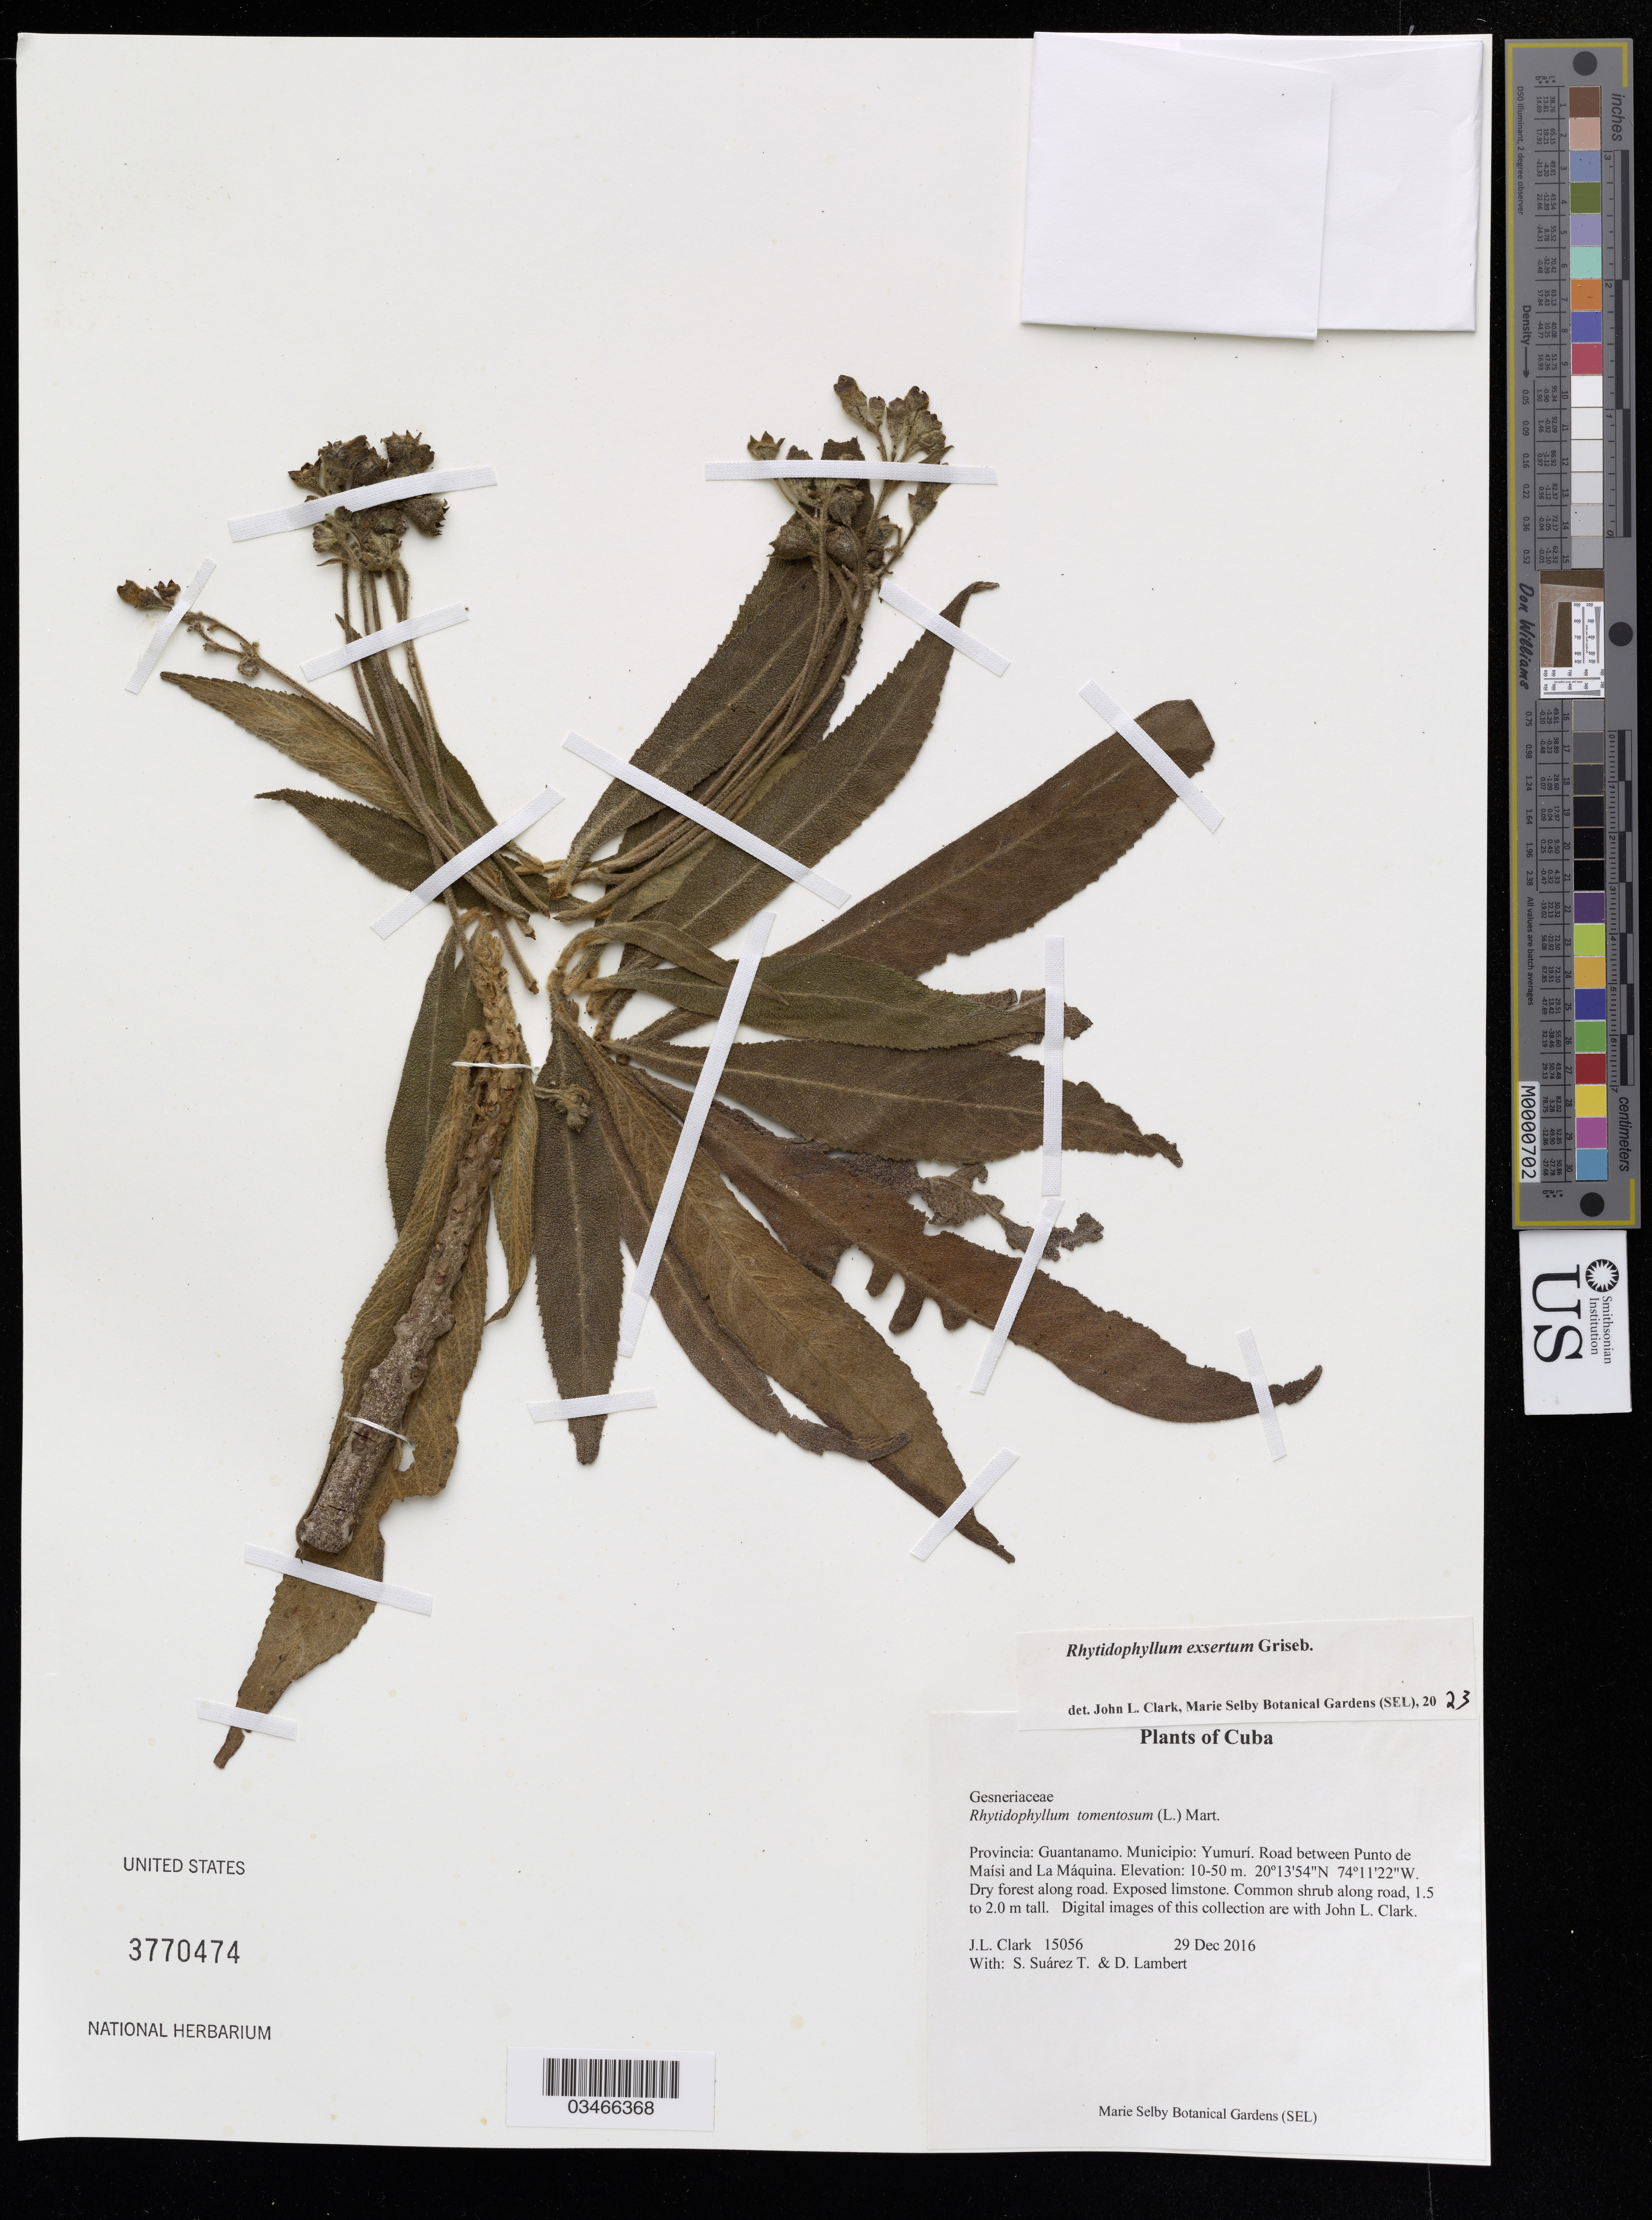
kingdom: Plantae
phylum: Tracheophyta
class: Magnoliopsida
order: Lamiales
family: Gesneriaceae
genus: Rhytidophyllum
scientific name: Rhytidophyllum exsertum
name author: Griseb.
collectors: J. Clark, S. Suárez & D. Lambert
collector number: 15056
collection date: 2016-12-29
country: Cuba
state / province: Guantánamo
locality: Municipio: Yumurí, Road between Punto de Maísi and La Máquina.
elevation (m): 10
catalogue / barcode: US 3770474